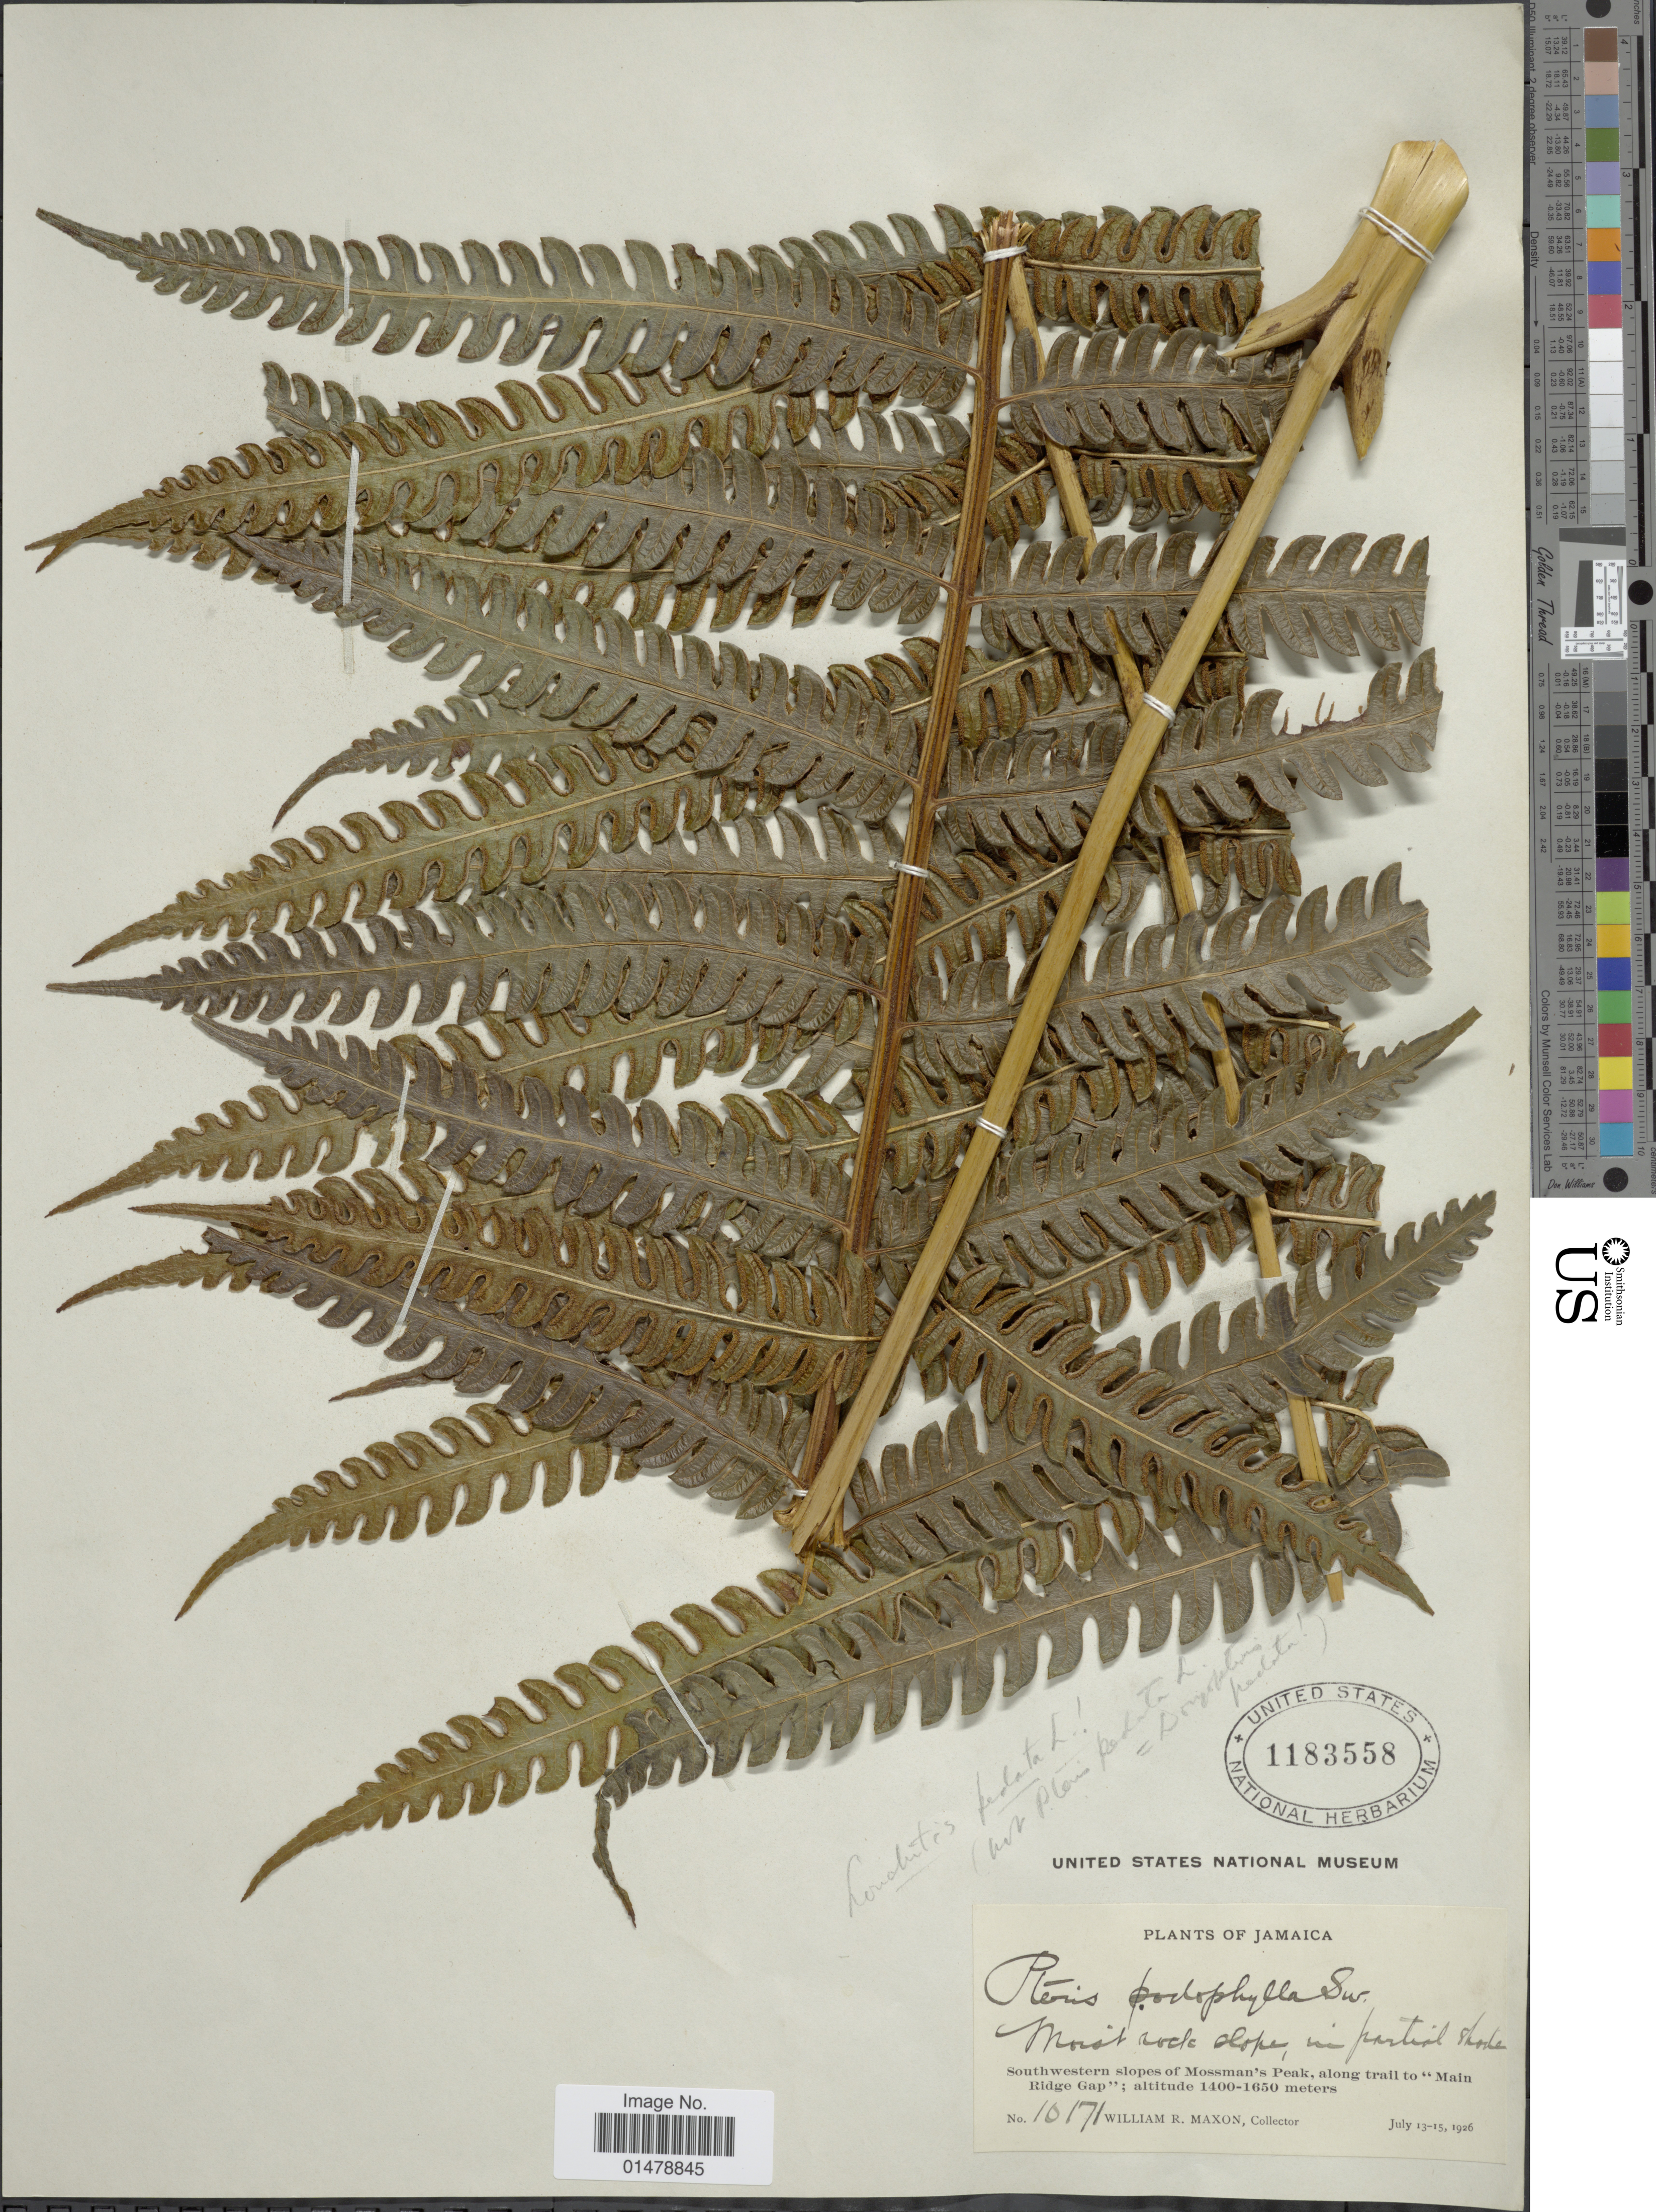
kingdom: Plantae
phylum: Tracheophyta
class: Polypodiopsida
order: Polypodiales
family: Pteridaceae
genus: Pteris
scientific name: Pteris podophylla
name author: Sw.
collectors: W. R. Maxon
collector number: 10171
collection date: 1926-07-13/1926-07-15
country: Jamaica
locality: Southwestern slopes of Mossman's Peak, along trail to 'Main Ridge Gap'.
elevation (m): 1400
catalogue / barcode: US 1183558